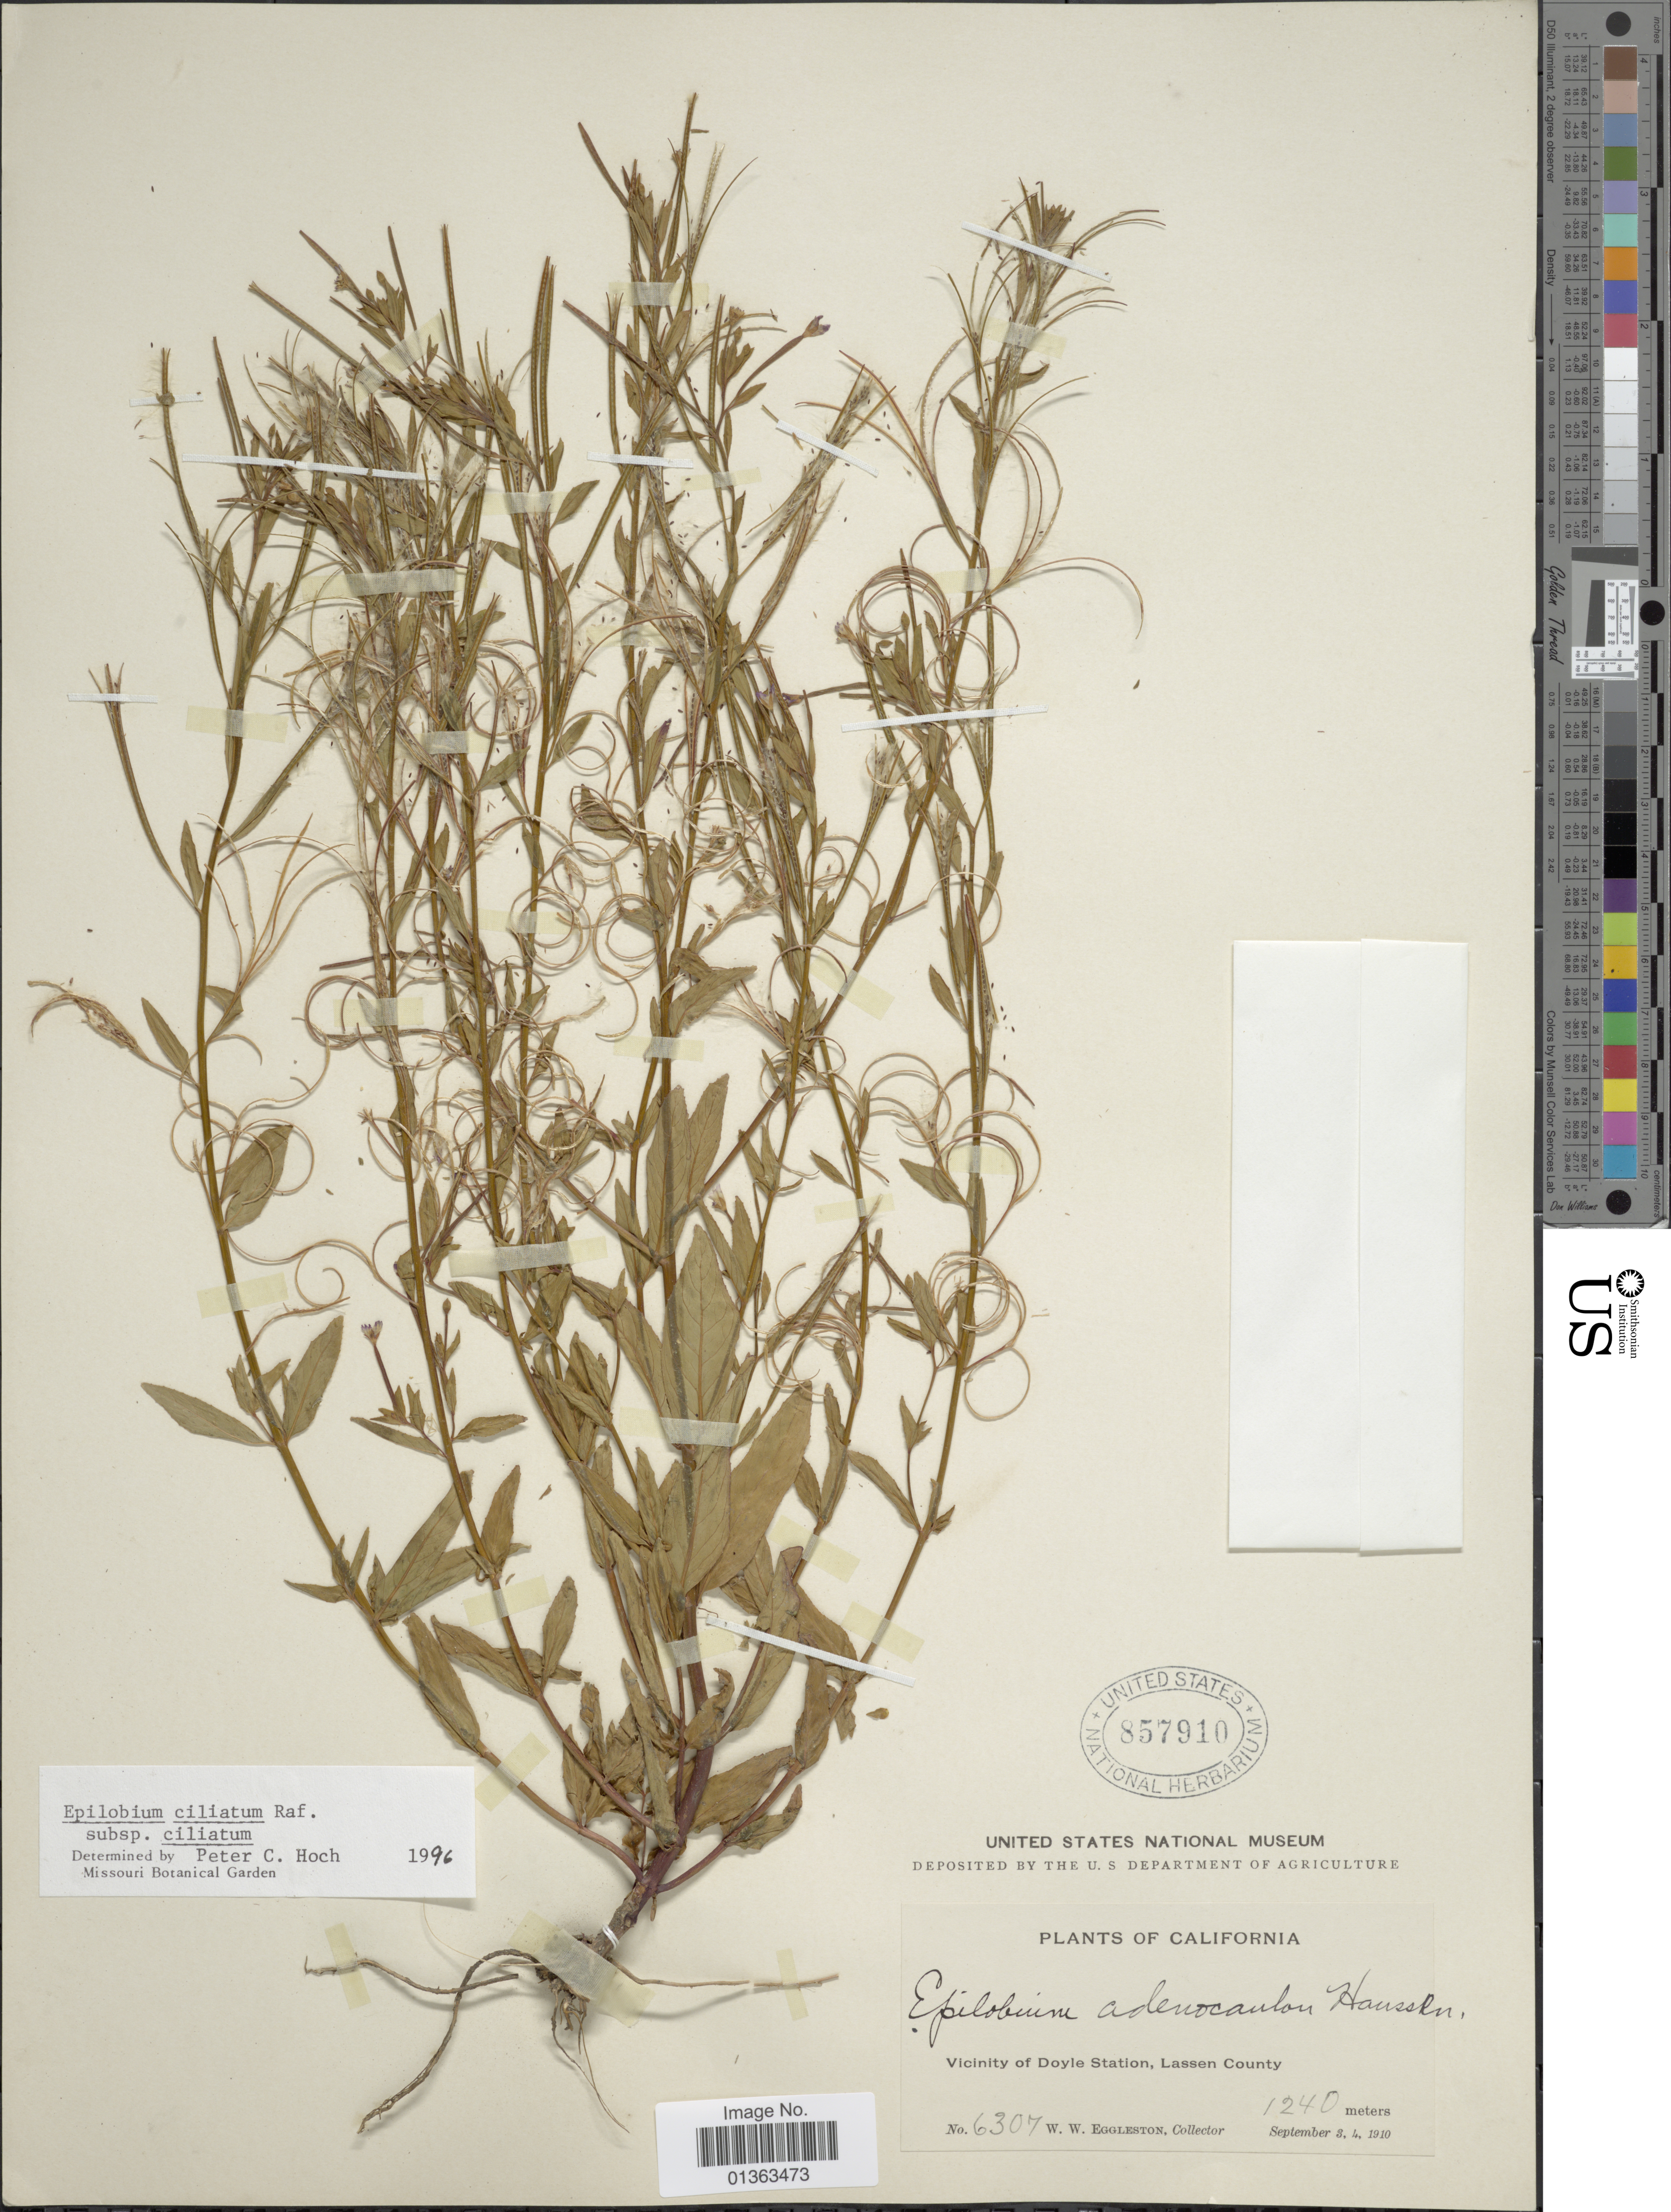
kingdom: Plantae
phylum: Tracheophyta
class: Magnoliopsida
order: Myrtales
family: Onagraceae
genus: Epilobium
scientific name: Epilobium ciliatum subsp. ciliatum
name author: Raf.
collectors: W. W. Eggleston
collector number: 6307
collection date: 1910-09-03/1910-09-04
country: United States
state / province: California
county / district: Lassen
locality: Vicinity of Doyle Station, Lassen County.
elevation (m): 1240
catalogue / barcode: US 857910